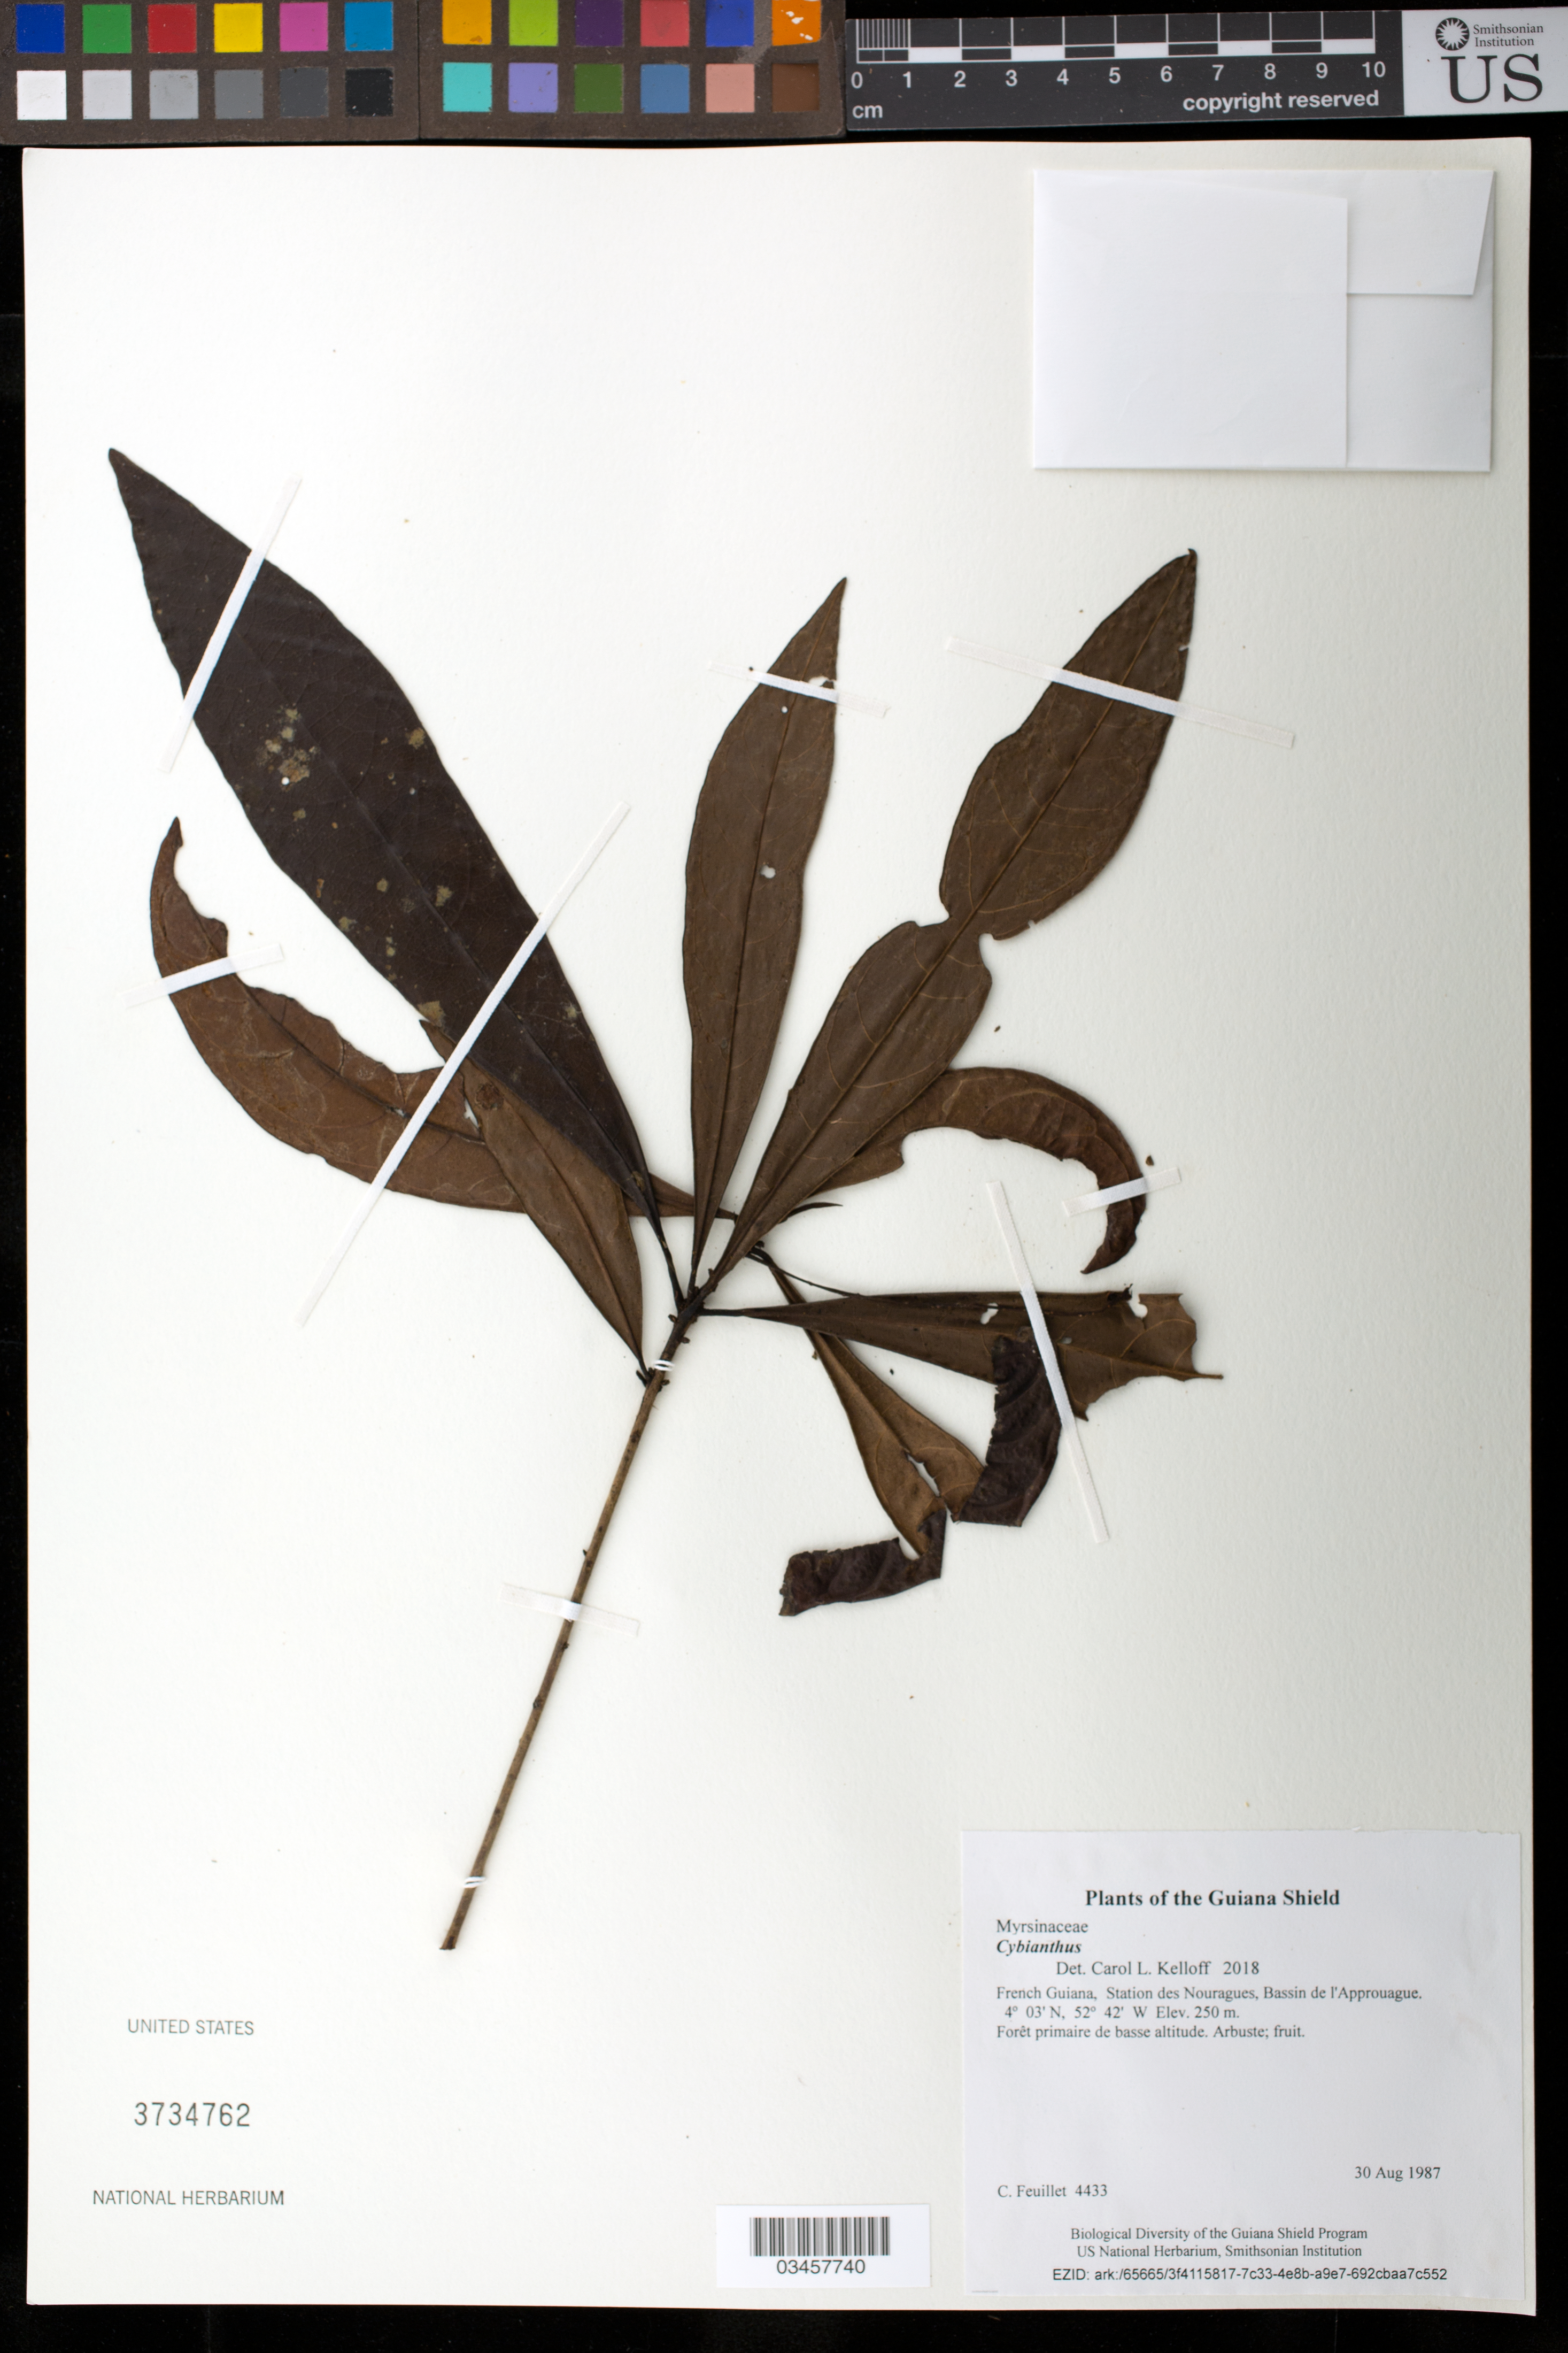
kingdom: Plantae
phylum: Tracheophyta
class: Magnoliopsida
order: Ericales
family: Primulaceae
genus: Cybianthus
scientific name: Cybianthus sp.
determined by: Kelloff, Carol L.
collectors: C. Feuillet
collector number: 4433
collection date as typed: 30 Aug 1987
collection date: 1987-08-30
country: French Guiana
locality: Station des Nouragues, Bassin de l'Approuague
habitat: Forêt primaire de basse altitude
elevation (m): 250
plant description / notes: Distribution: US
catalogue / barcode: US 3734762